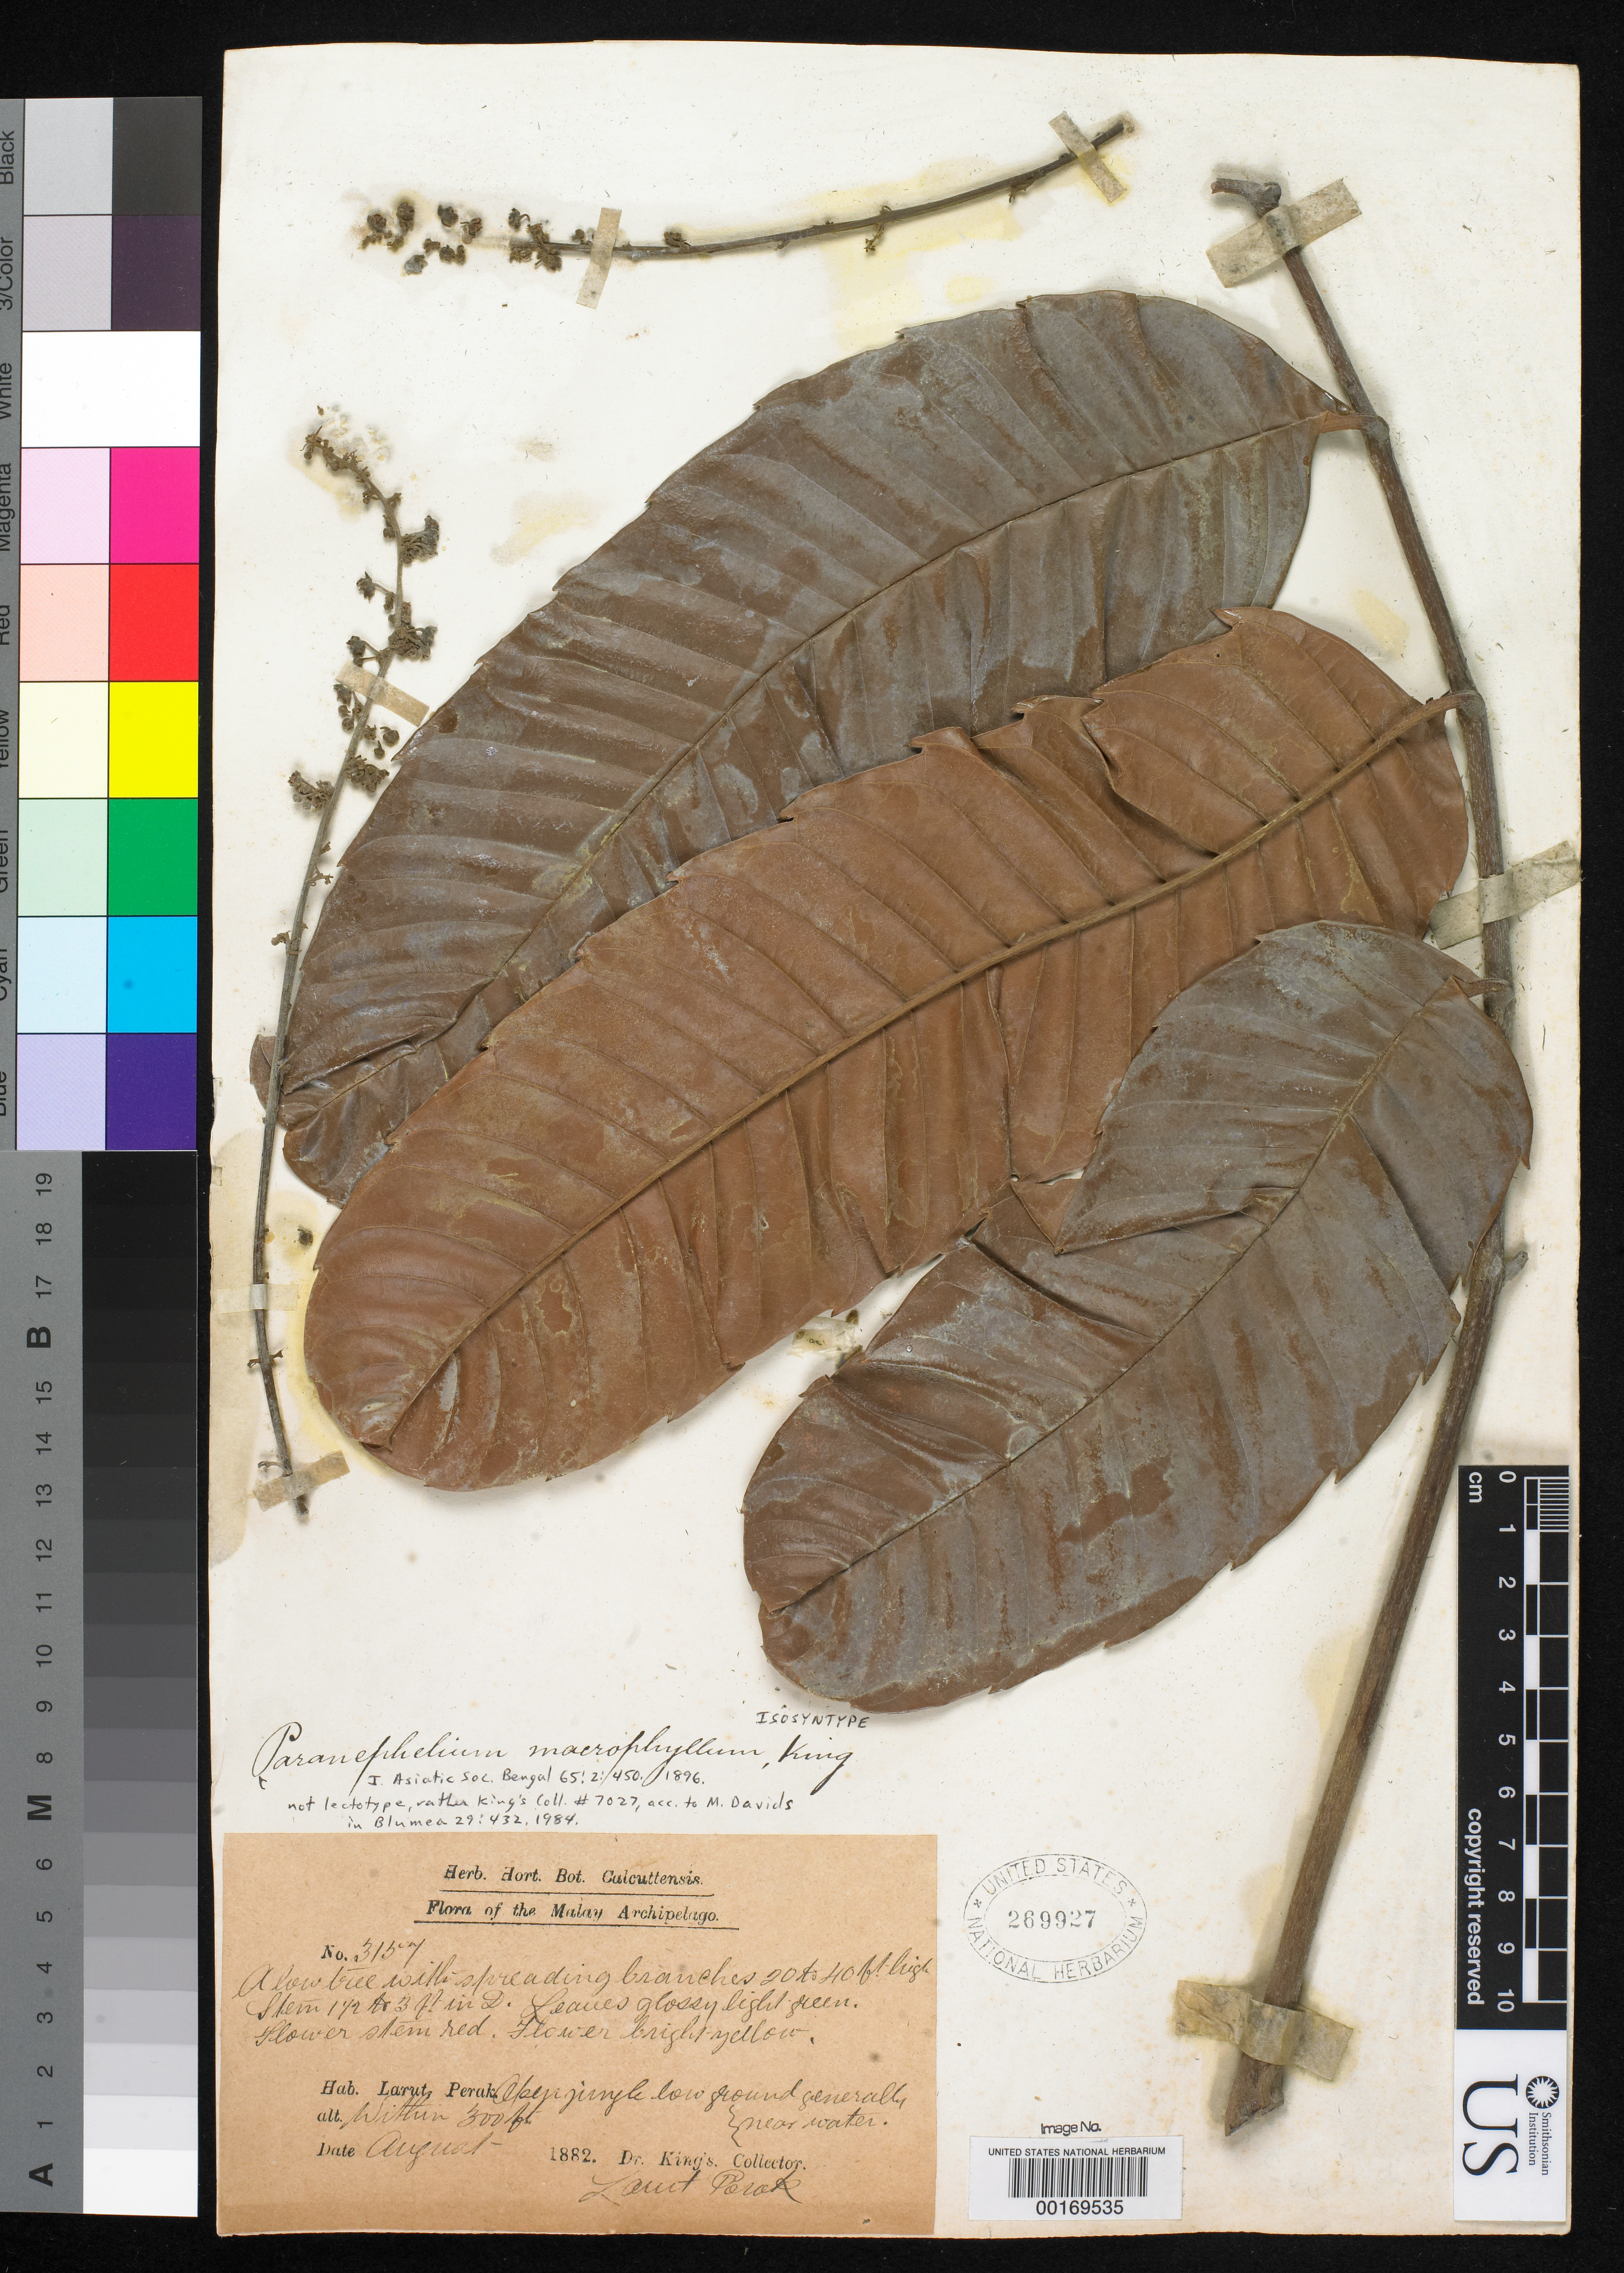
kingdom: Plantae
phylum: Tracheophyta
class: Magnoliopsida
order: Sapindales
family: Sapindaceae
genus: Paranephelium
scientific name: Paranephelium macrophyllum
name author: King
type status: Isolectotype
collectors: Dr. King's collector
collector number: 3157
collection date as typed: Aug 1882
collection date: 1882-08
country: Malaysia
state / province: Perak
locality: Larut. [Malay Peninsula]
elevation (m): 91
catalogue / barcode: US 269927